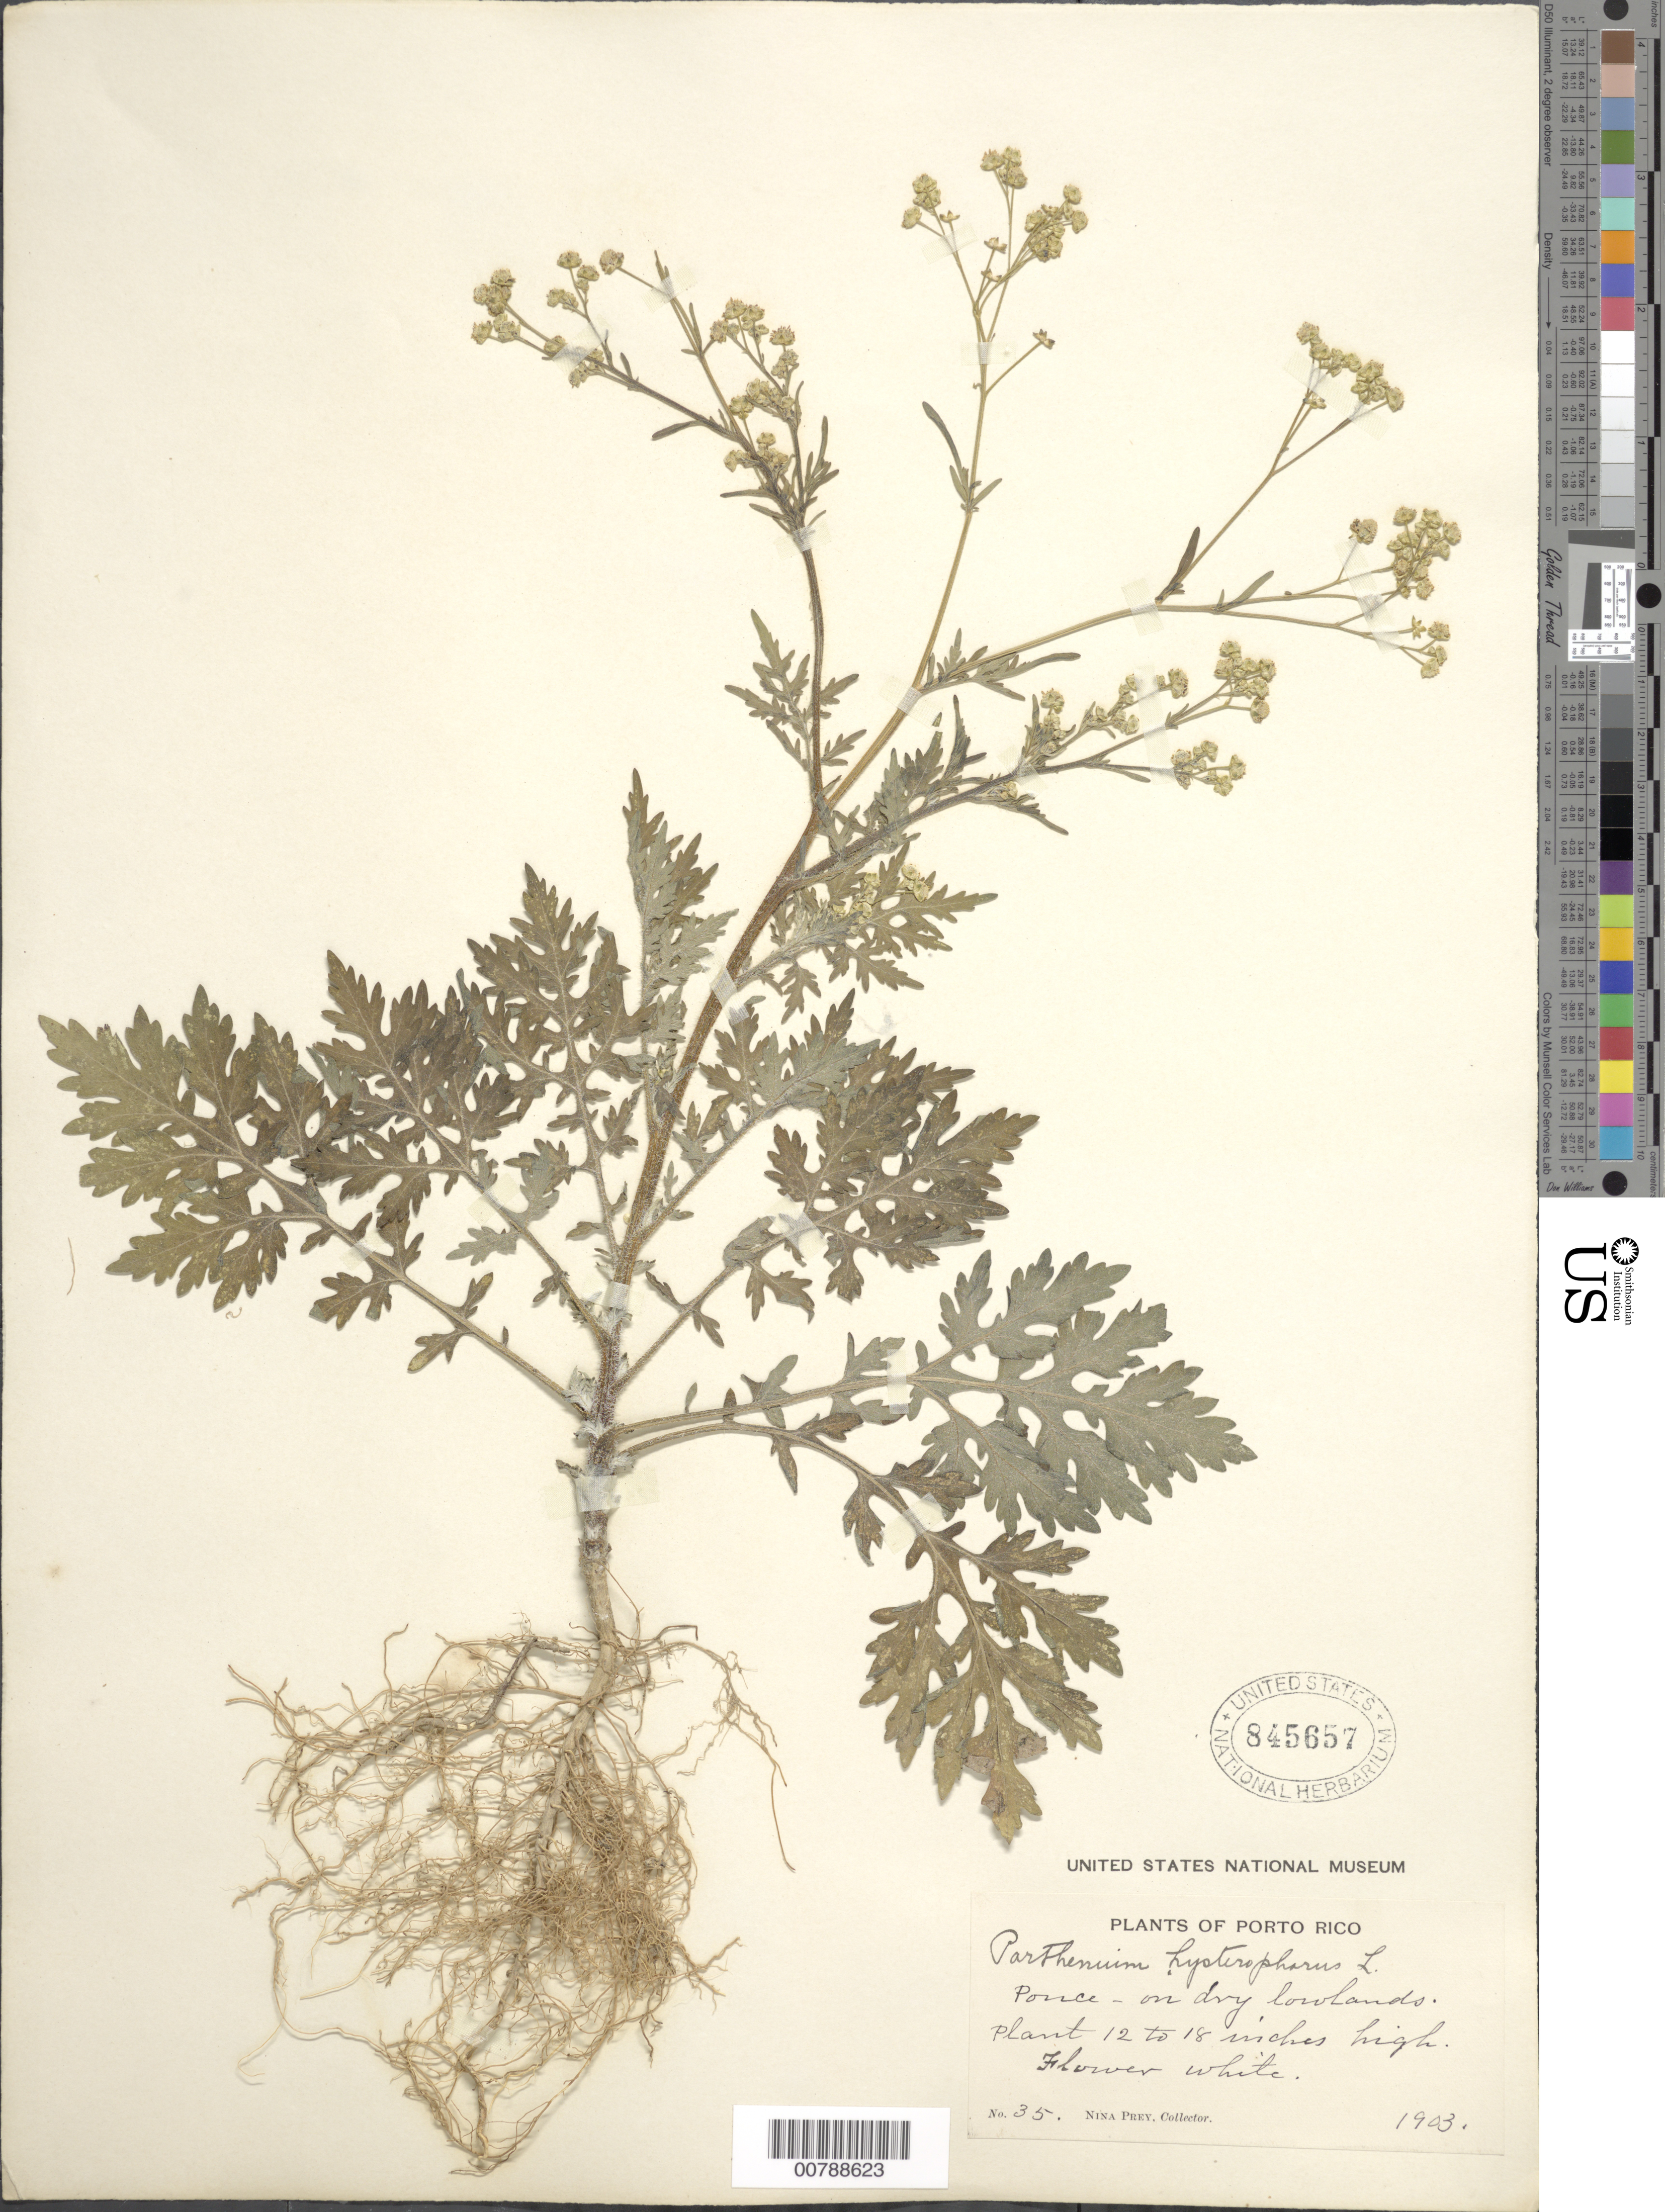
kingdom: Plantae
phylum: Tracheophyta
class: Magnoliopsida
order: Asterales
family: Asteraceae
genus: Parthenium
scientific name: Parthenium hysterophorus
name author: L.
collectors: N. Prey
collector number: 35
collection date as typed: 1903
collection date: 1903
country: Puerto Rico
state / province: Ponce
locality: Ponce, on dry lowlands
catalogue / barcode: US 845657